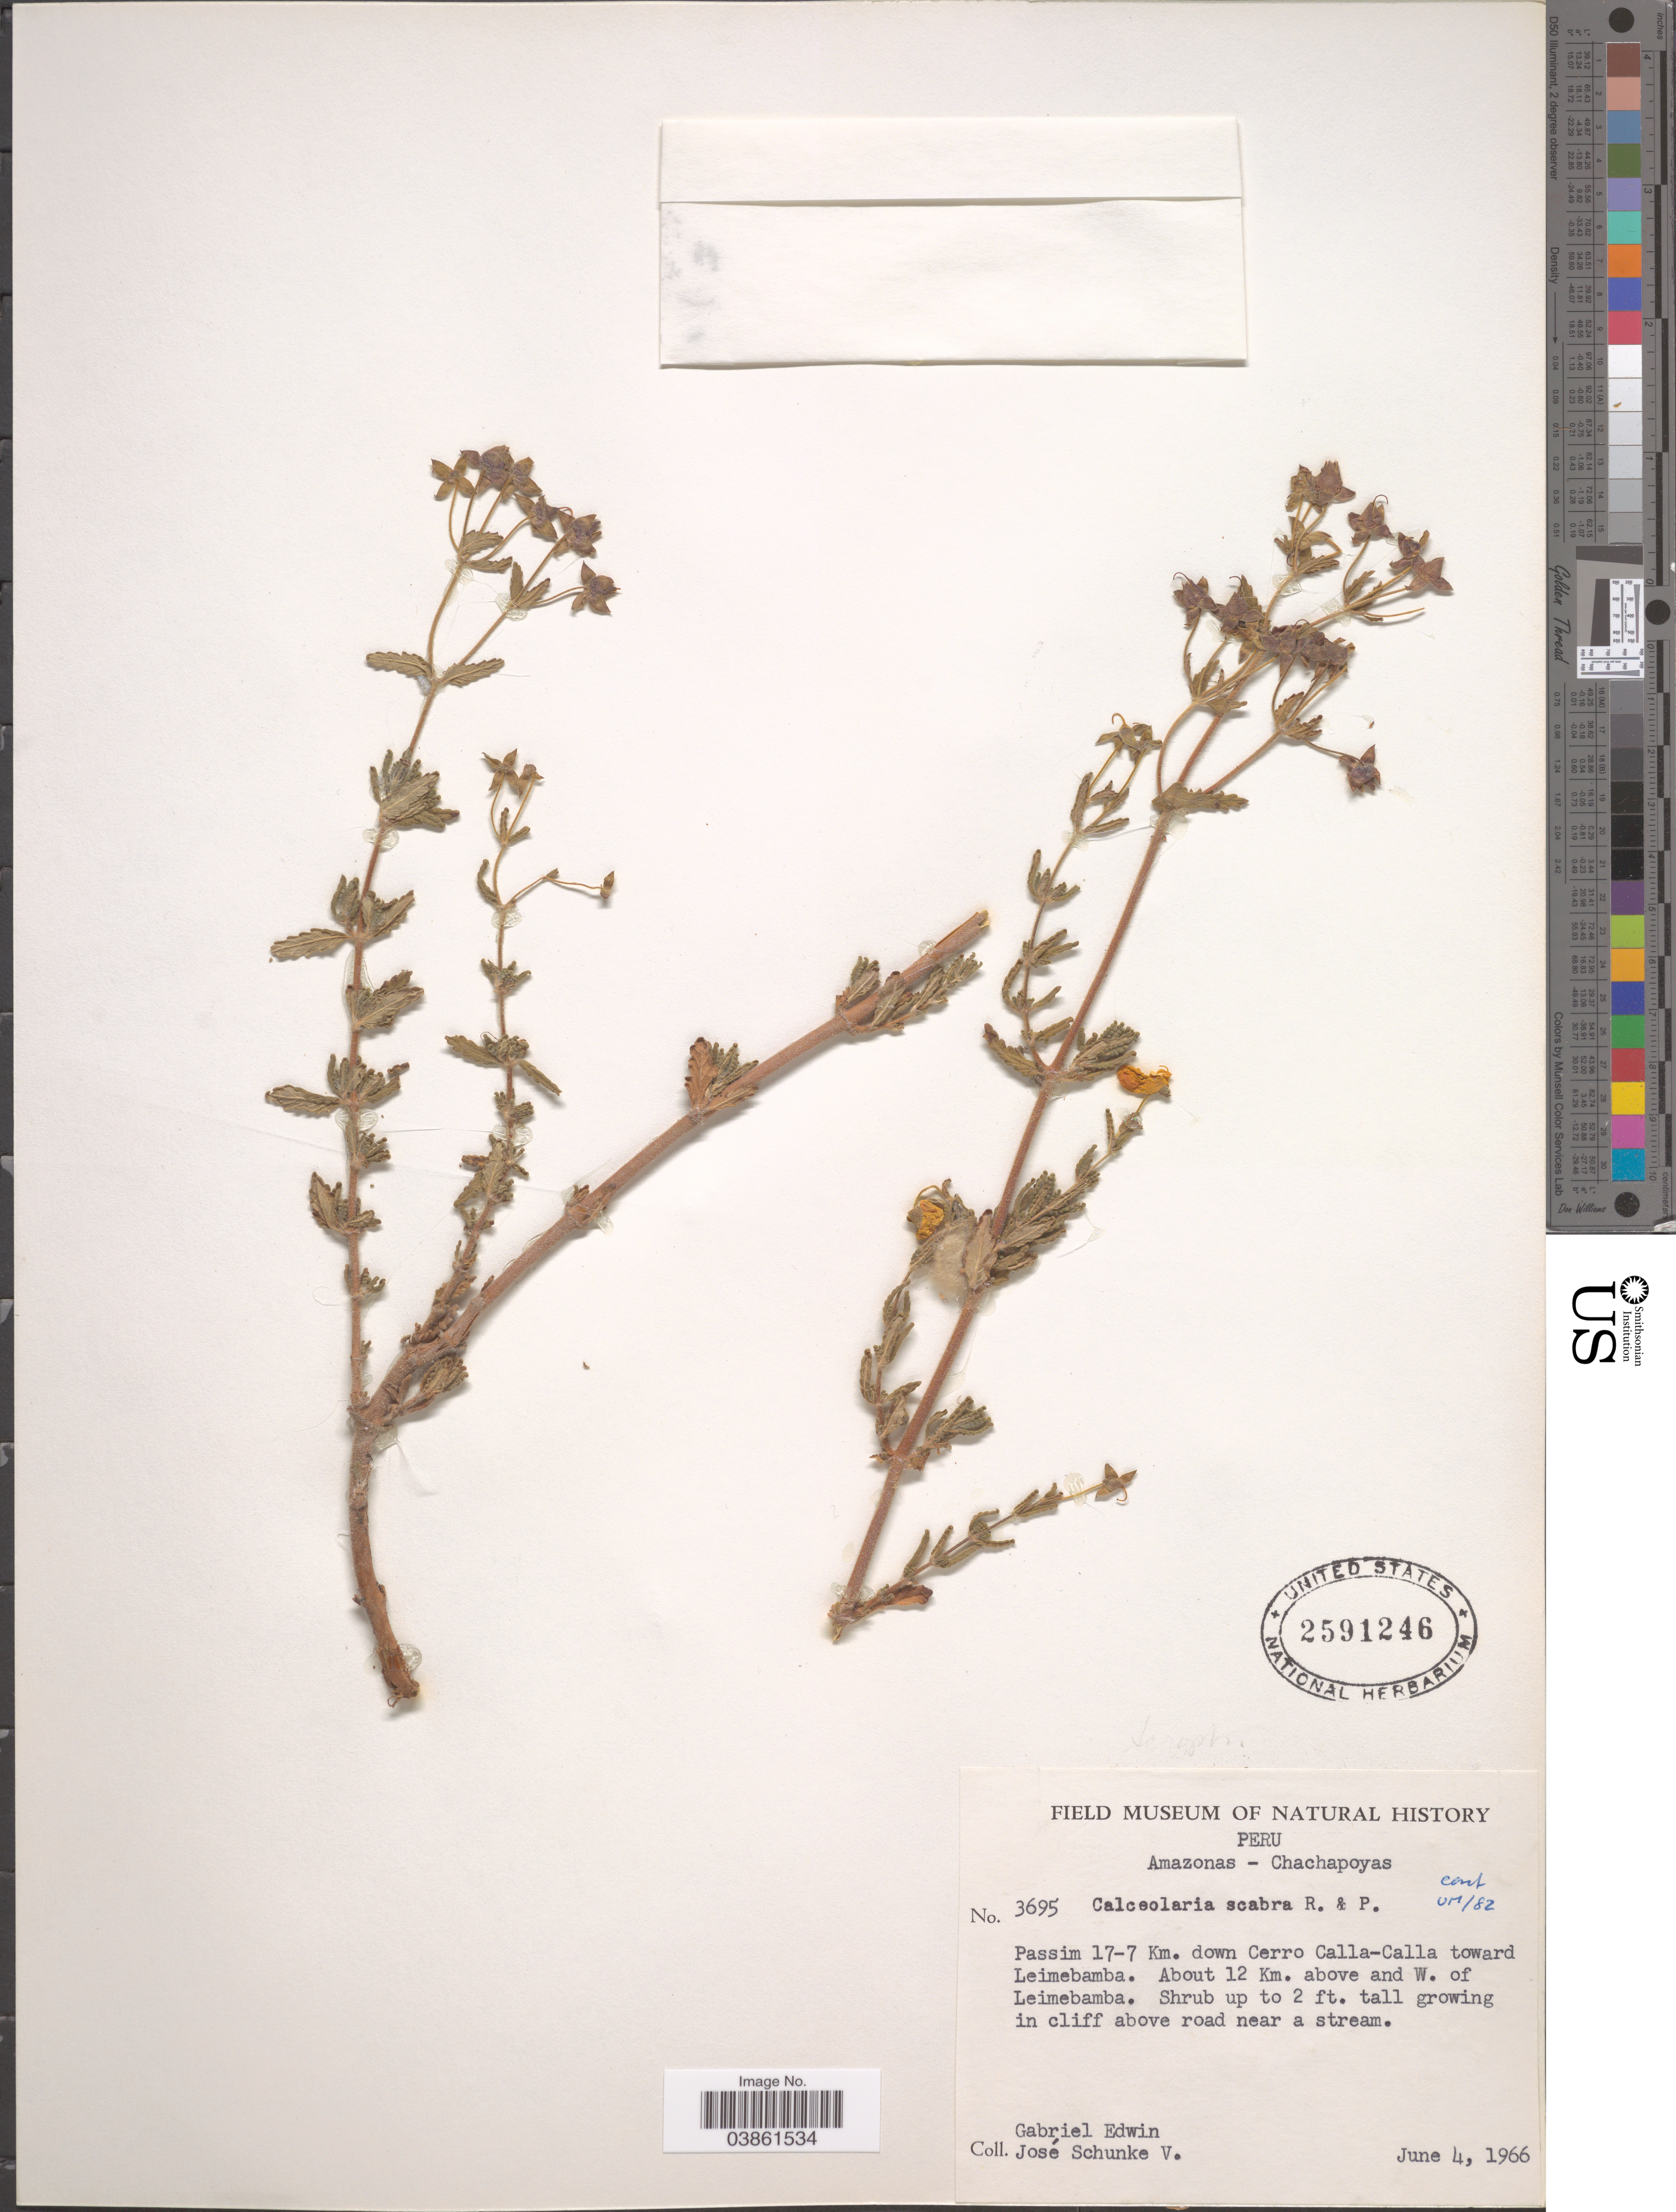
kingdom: Plantae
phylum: Tracheophyta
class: Magnoliopsida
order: Lamiales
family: Calceolariaceae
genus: Calceolaria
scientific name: Calceolaria scabra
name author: Ruiz & Pav.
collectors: G. Edwin & J. Schunke Vigo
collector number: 3695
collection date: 1966-06-04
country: Peru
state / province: Amazonas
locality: Amazonas - Chachapoyas. Passim 17-7 Km. down Cerro Calla-Calla toward Leimebamba. About 12 Km. above and W. of Leimebamba.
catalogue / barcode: US 2591246